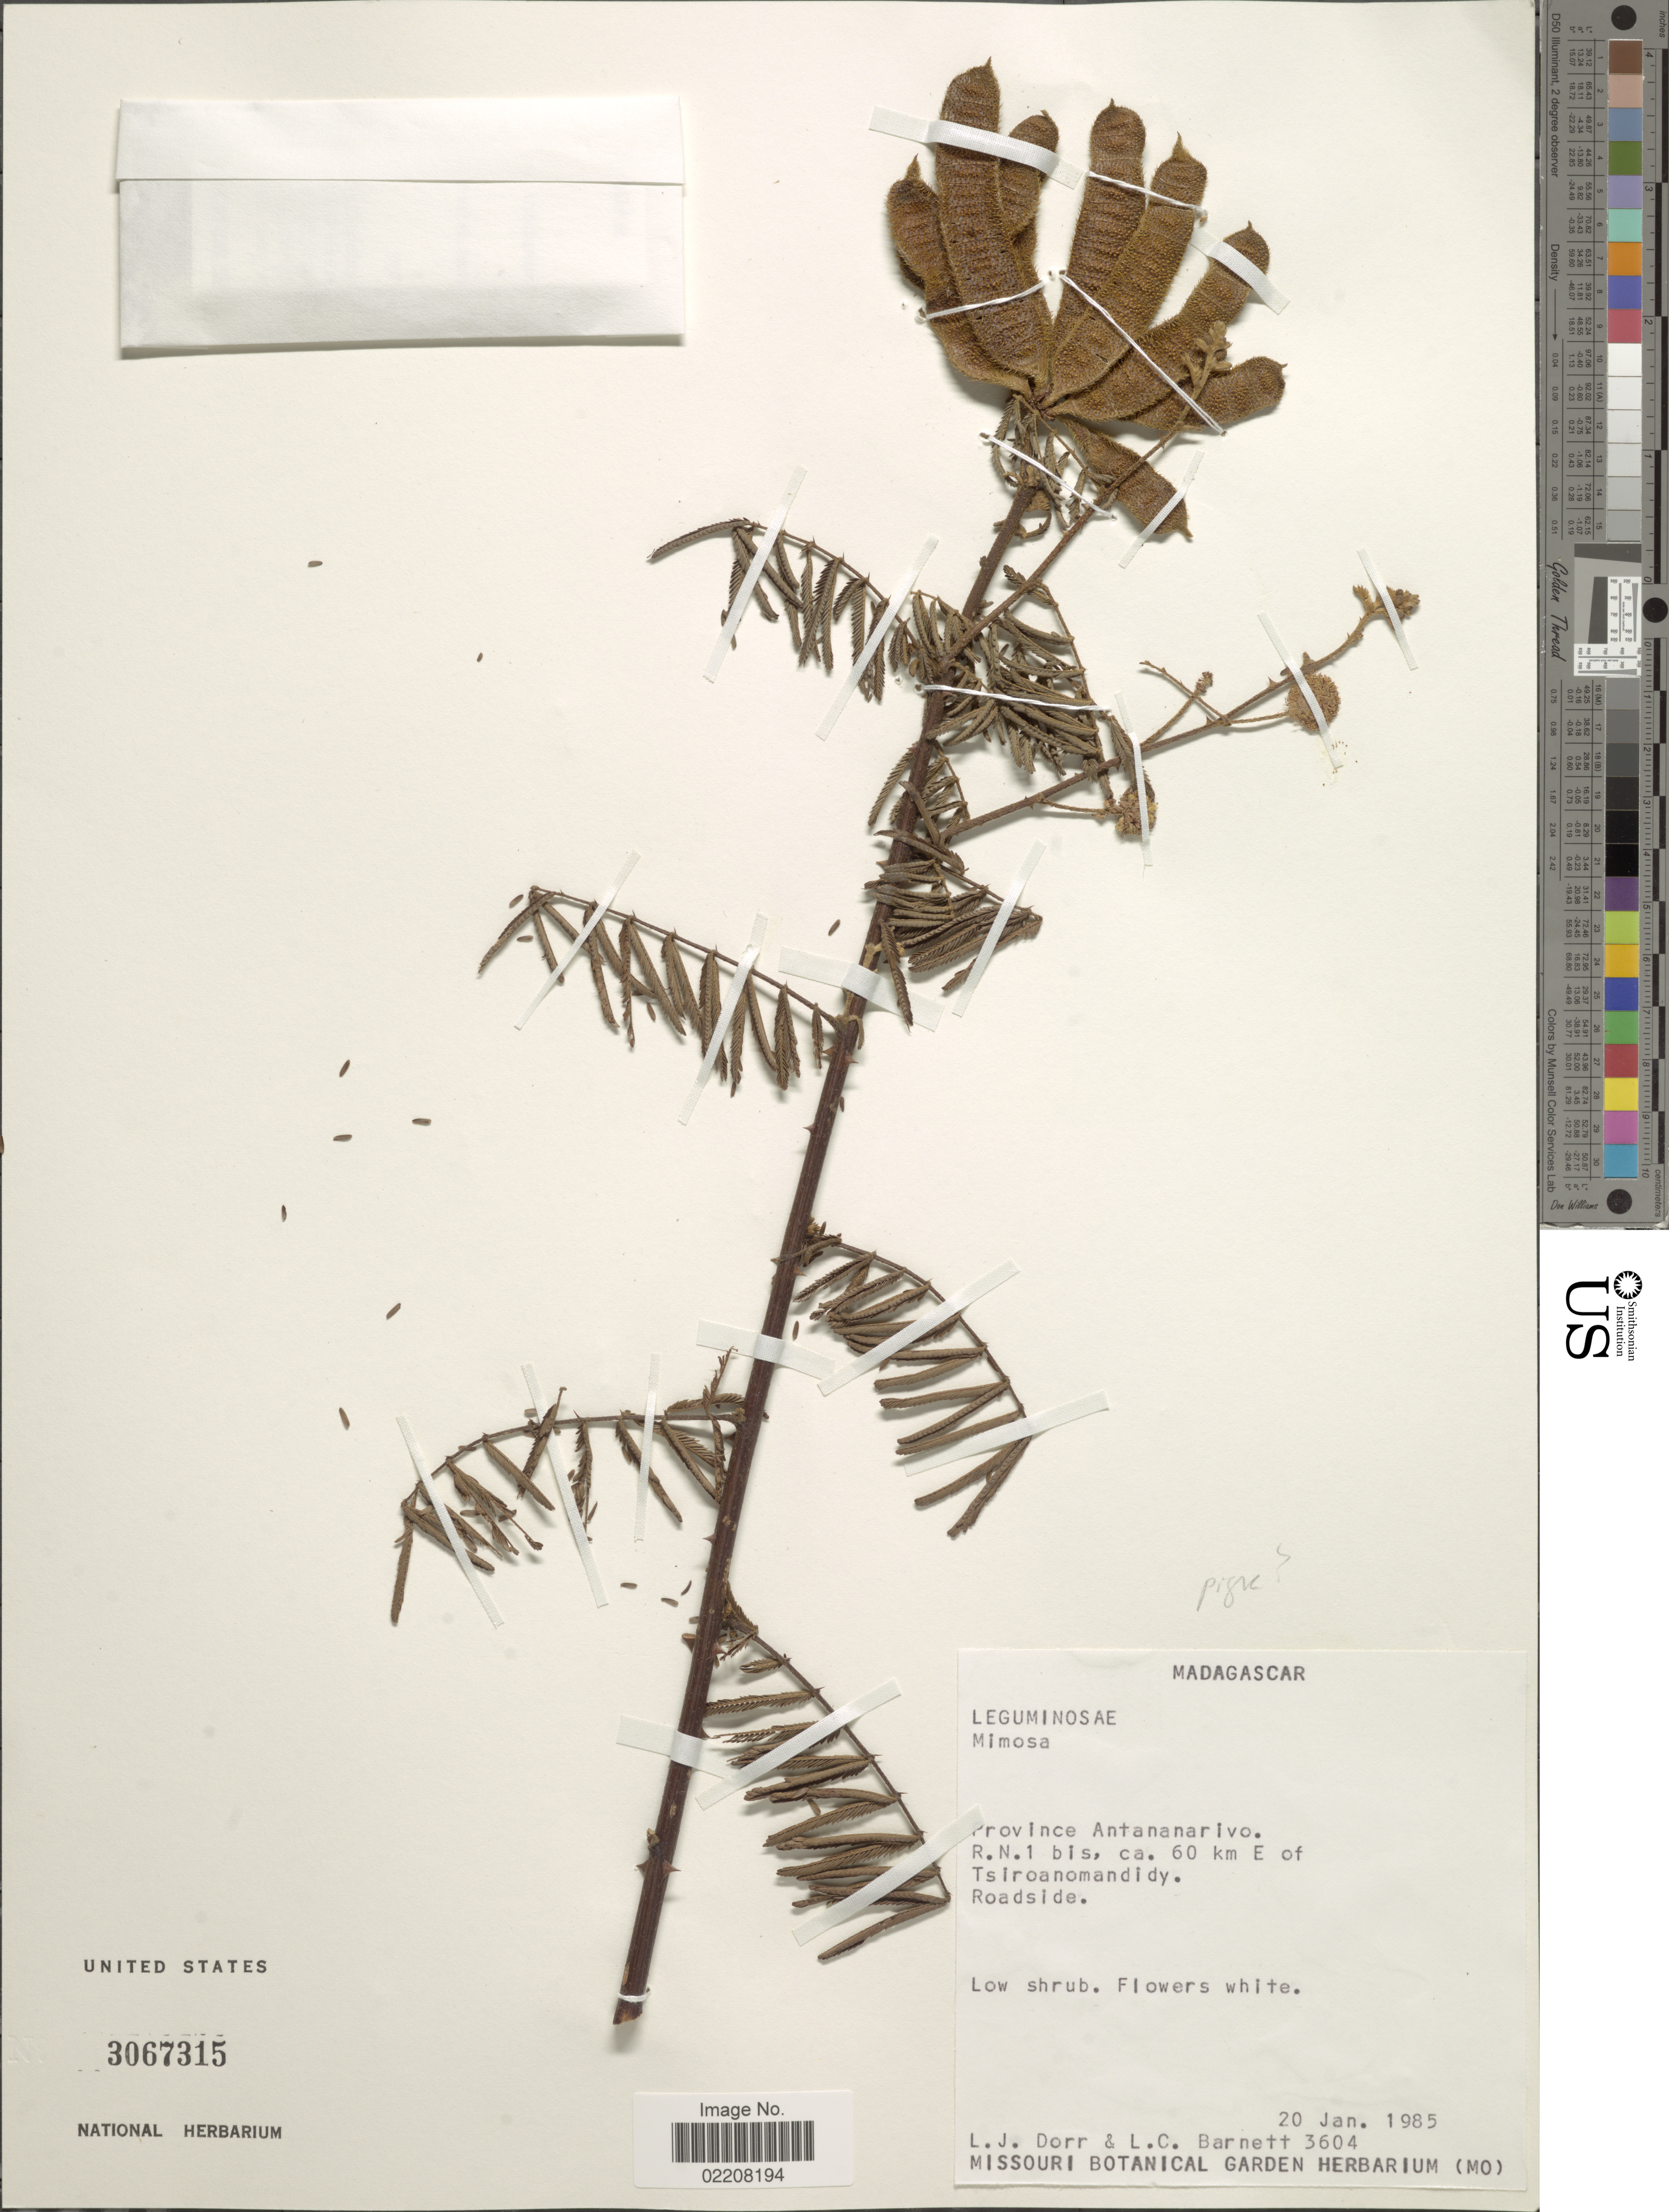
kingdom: Plantae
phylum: Tracheophyta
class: Magnoliopsida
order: Fabales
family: Fabaceae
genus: Mimosa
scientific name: Mimosa pigra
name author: L.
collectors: L. J. Dorr & L. C. Barnett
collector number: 3604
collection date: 1985-01-20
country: Madagascar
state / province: Itasy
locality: R.N.1 nis, ca. 60 km E of Tsiroanomandidiy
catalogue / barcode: US 3067315